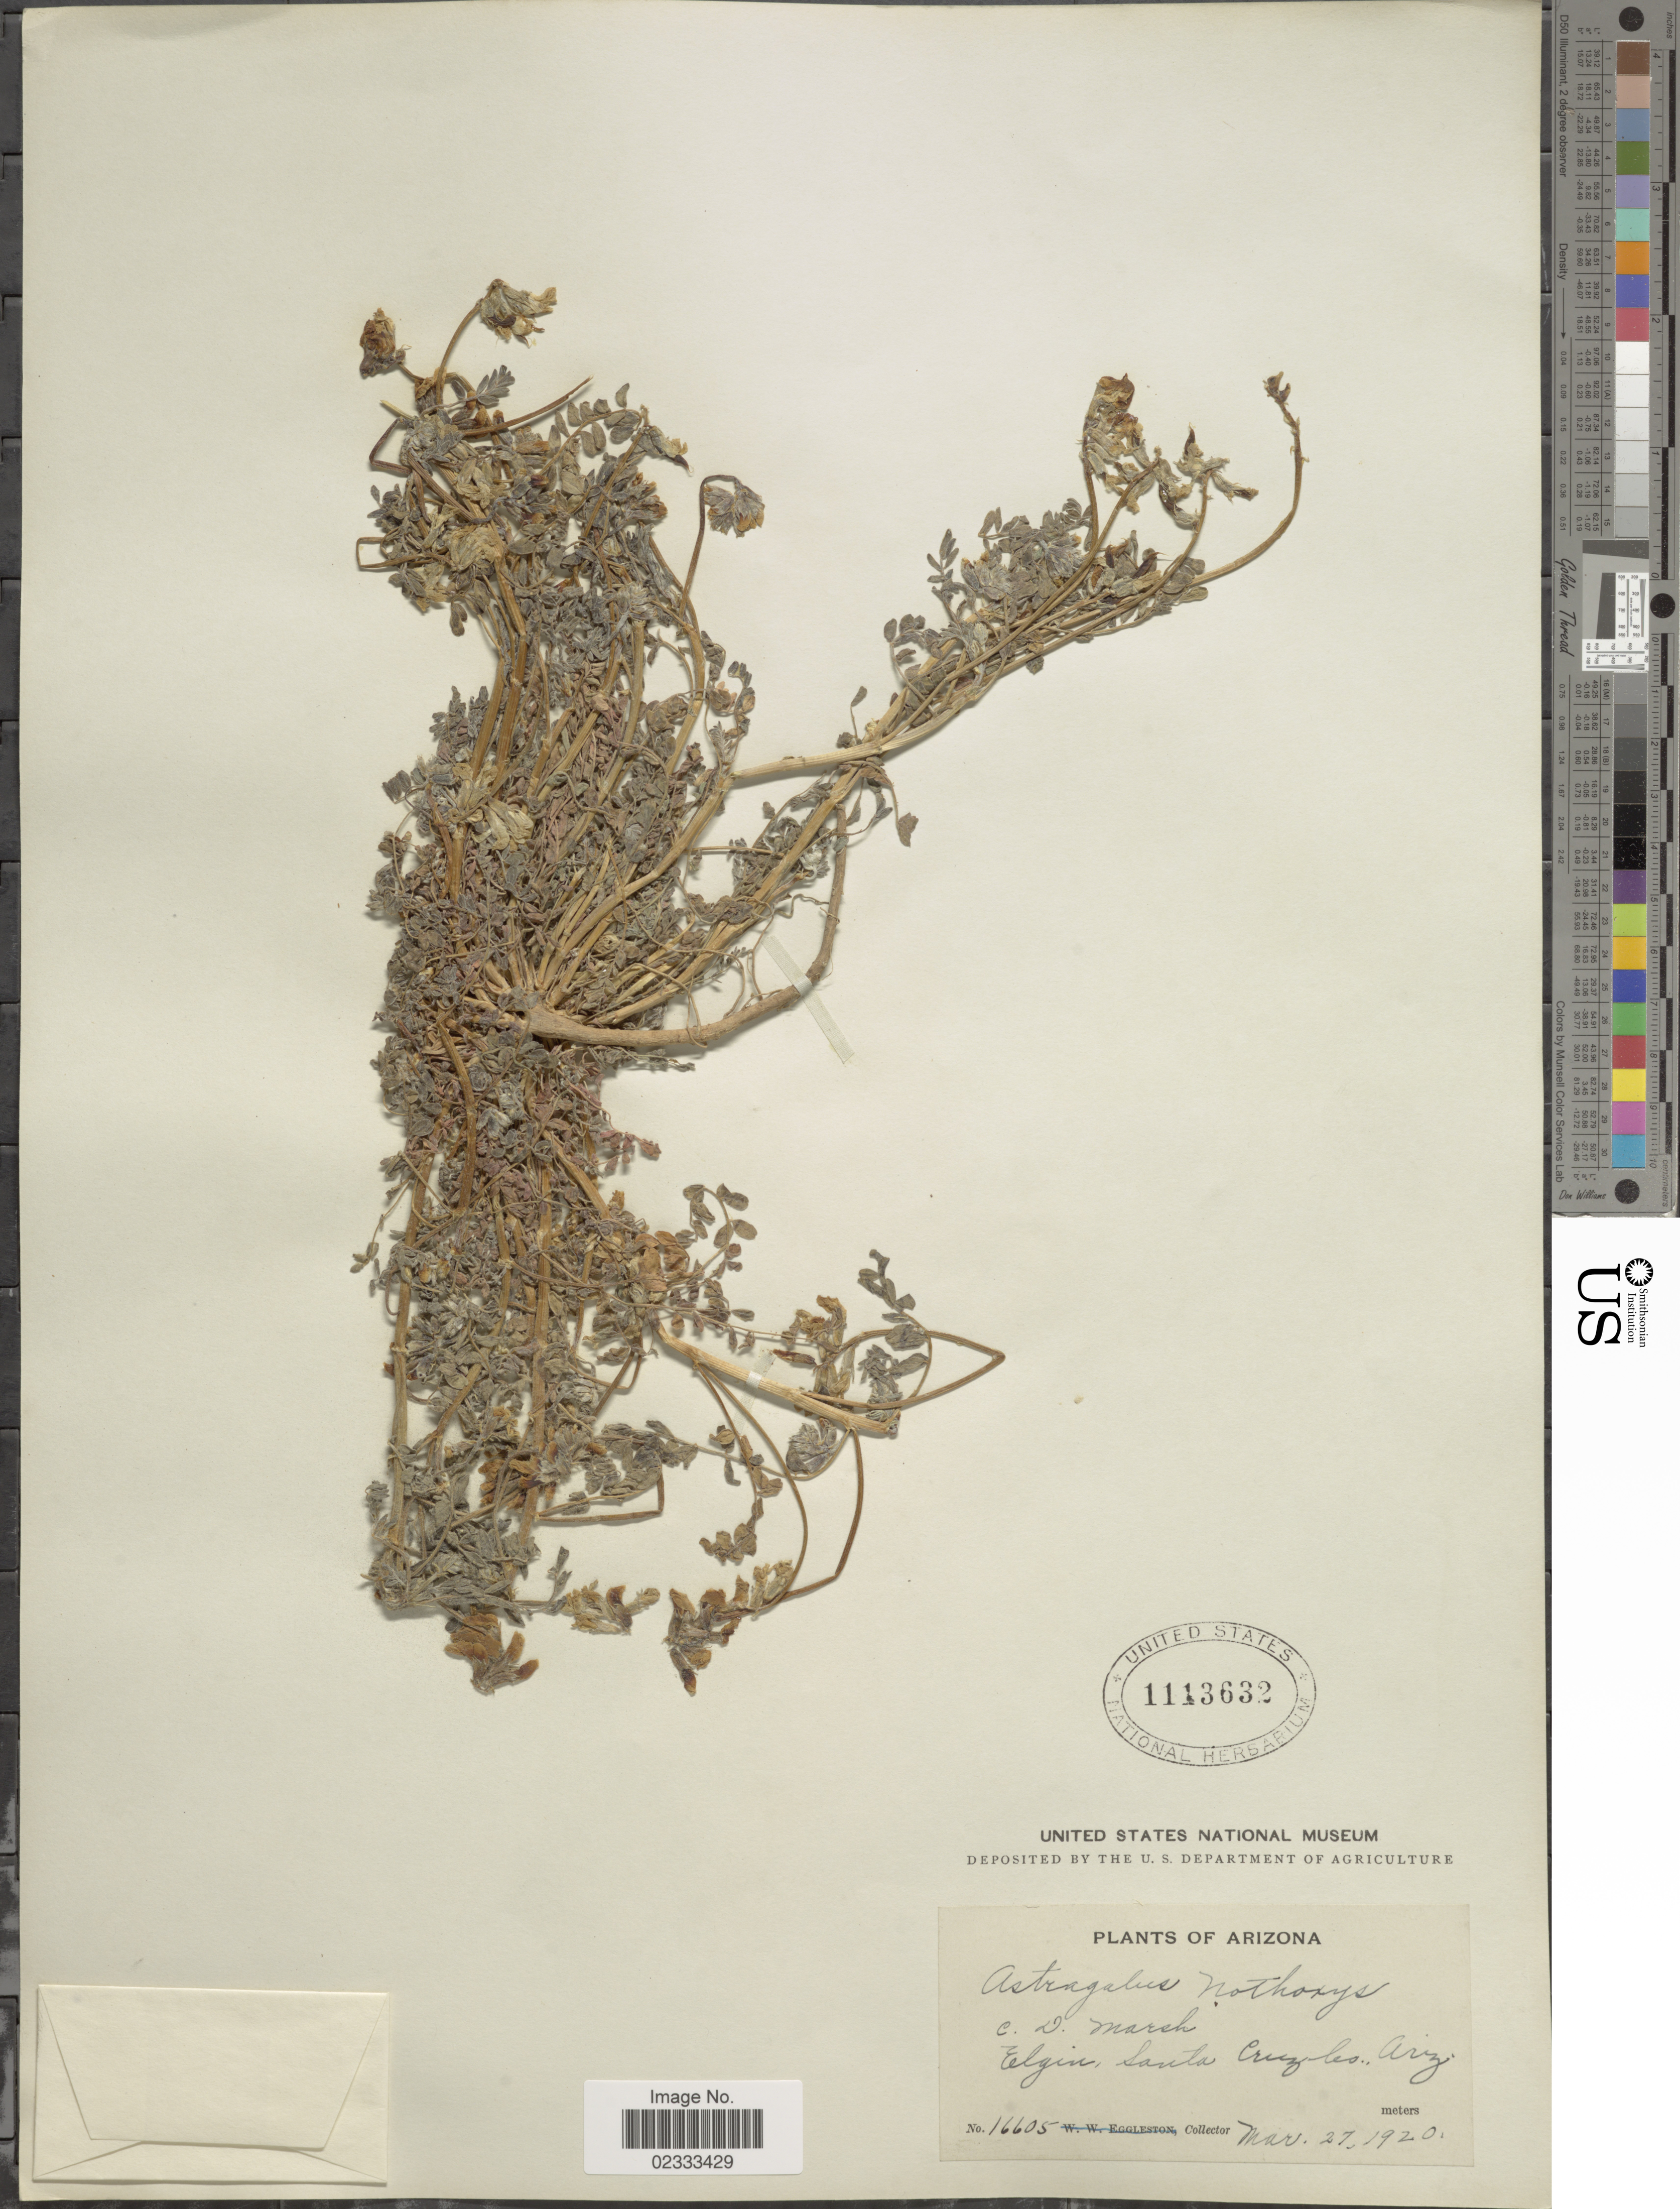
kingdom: Plantae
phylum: Tracheophyta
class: Magnoliopsida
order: Fabales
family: Fabaceae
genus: Astragalus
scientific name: Astragalus nothoxys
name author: A. Gray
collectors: C. D. Marsh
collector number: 16605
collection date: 1920-03-27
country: United States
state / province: Arizona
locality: Eelgin Santa Cruz Co.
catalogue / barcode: US 1113632